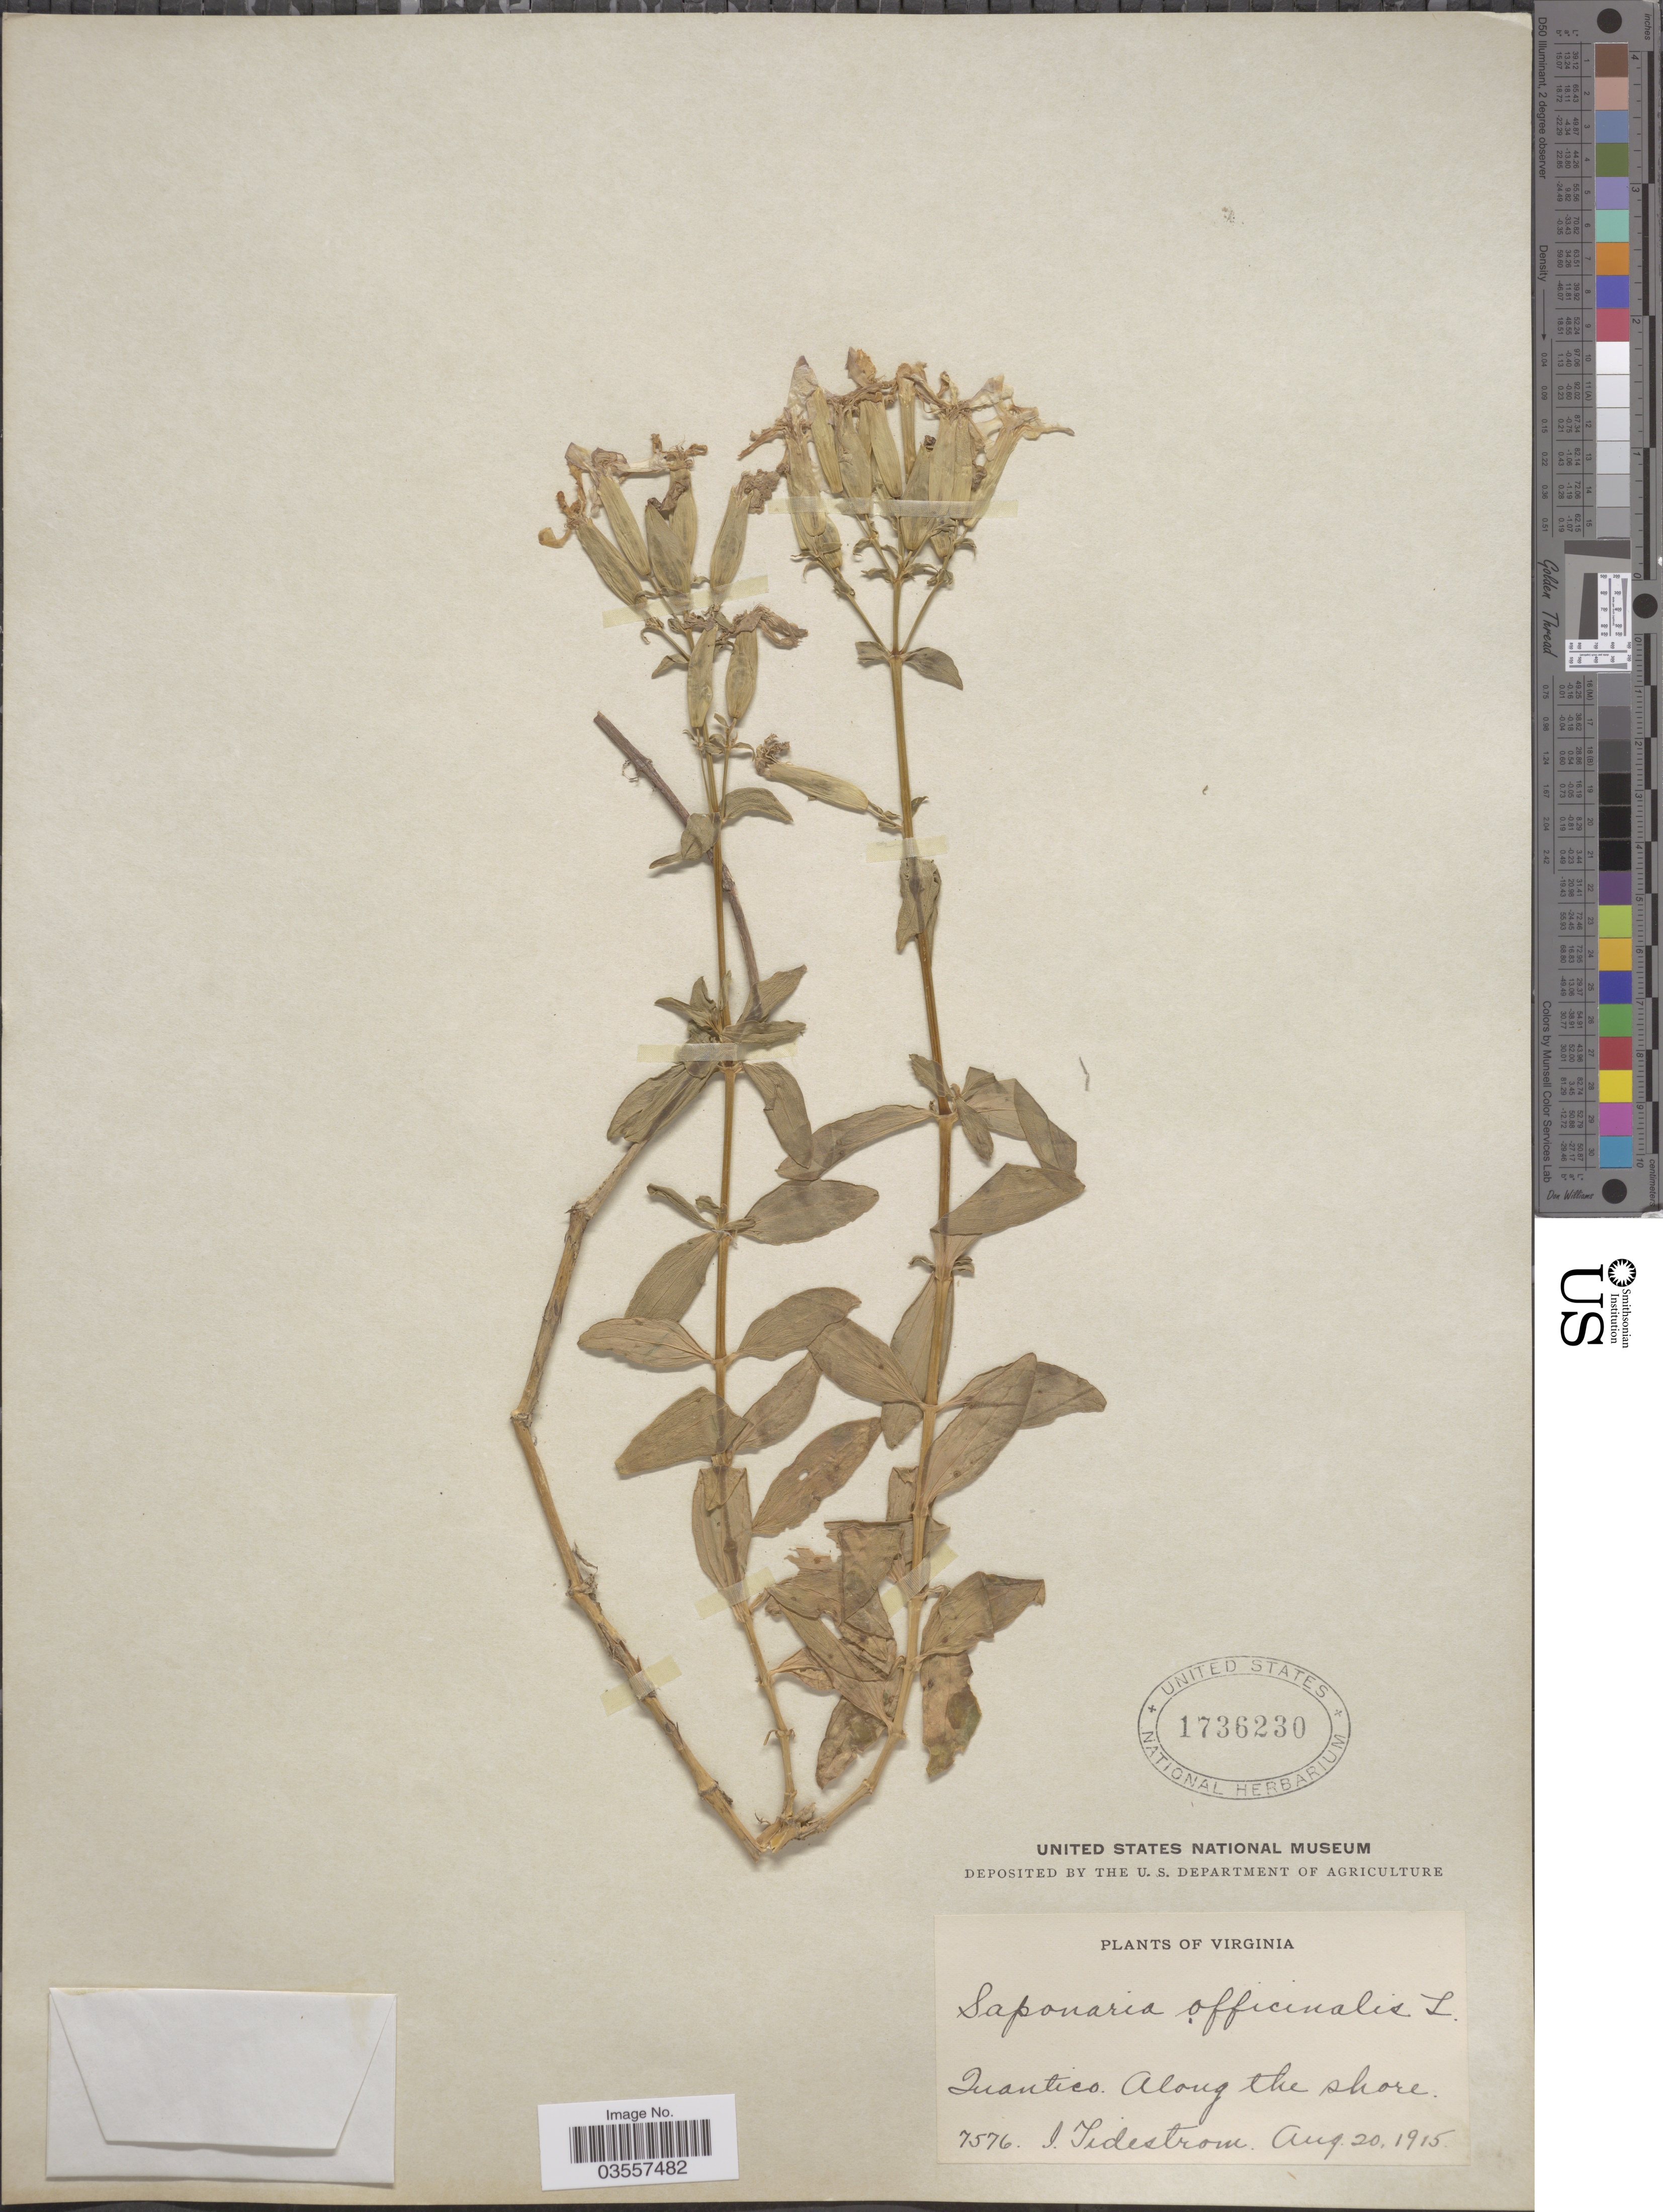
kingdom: Plantae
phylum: Tracheophyta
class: Magnoliopsida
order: Caryophyllales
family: Caryophyllaceae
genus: Saponaria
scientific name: Saponaria officinalis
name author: L.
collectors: I. F. Tidestrom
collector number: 7576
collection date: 1915-08-20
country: United States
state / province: Virginia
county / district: Prince William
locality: Quantico. Along the shore.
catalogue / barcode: US 1736230